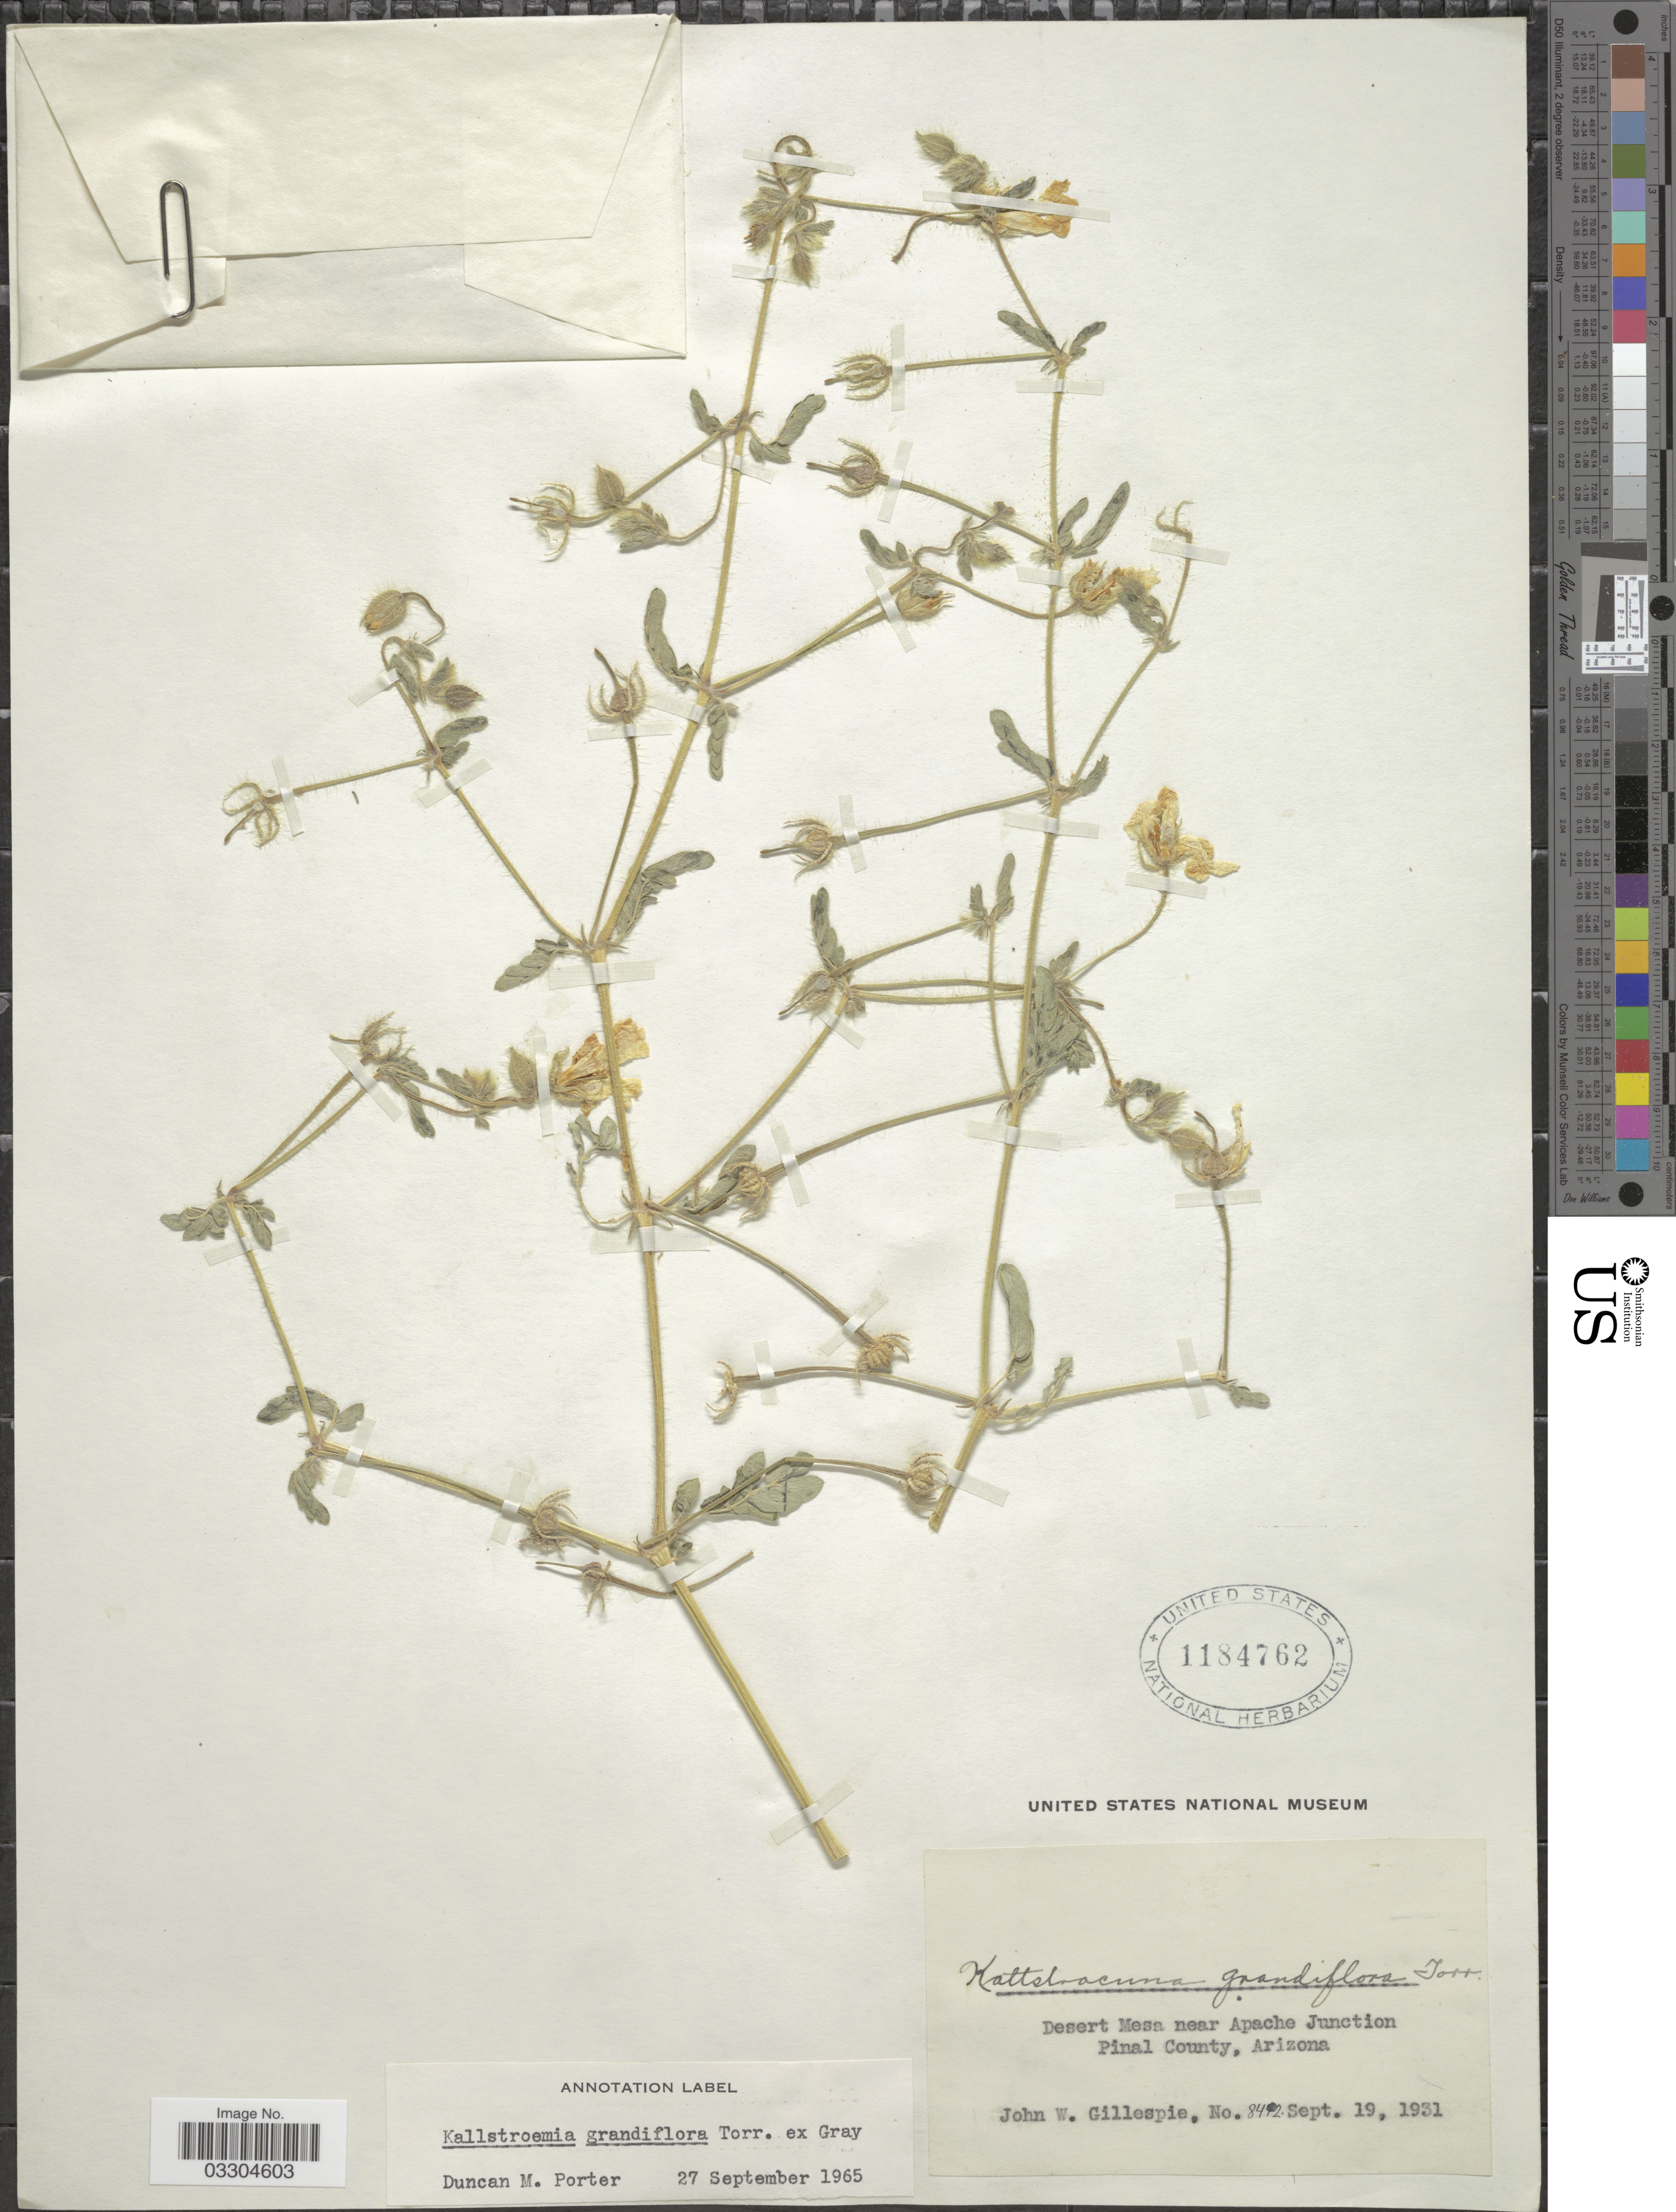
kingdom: Plantae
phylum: Tracheophyta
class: Magnoliopsida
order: Zygophyllales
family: Zygophyllaceae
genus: Kallstroemia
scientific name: Kallstroemia grandiflora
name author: Torr. ex A. Gray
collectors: J. W. Gillespie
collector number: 8412*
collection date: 1931-09-19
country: United States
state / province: Arizona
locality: Desert Mesa near Apache Junction, Pinal County.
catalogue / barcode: US 1184762